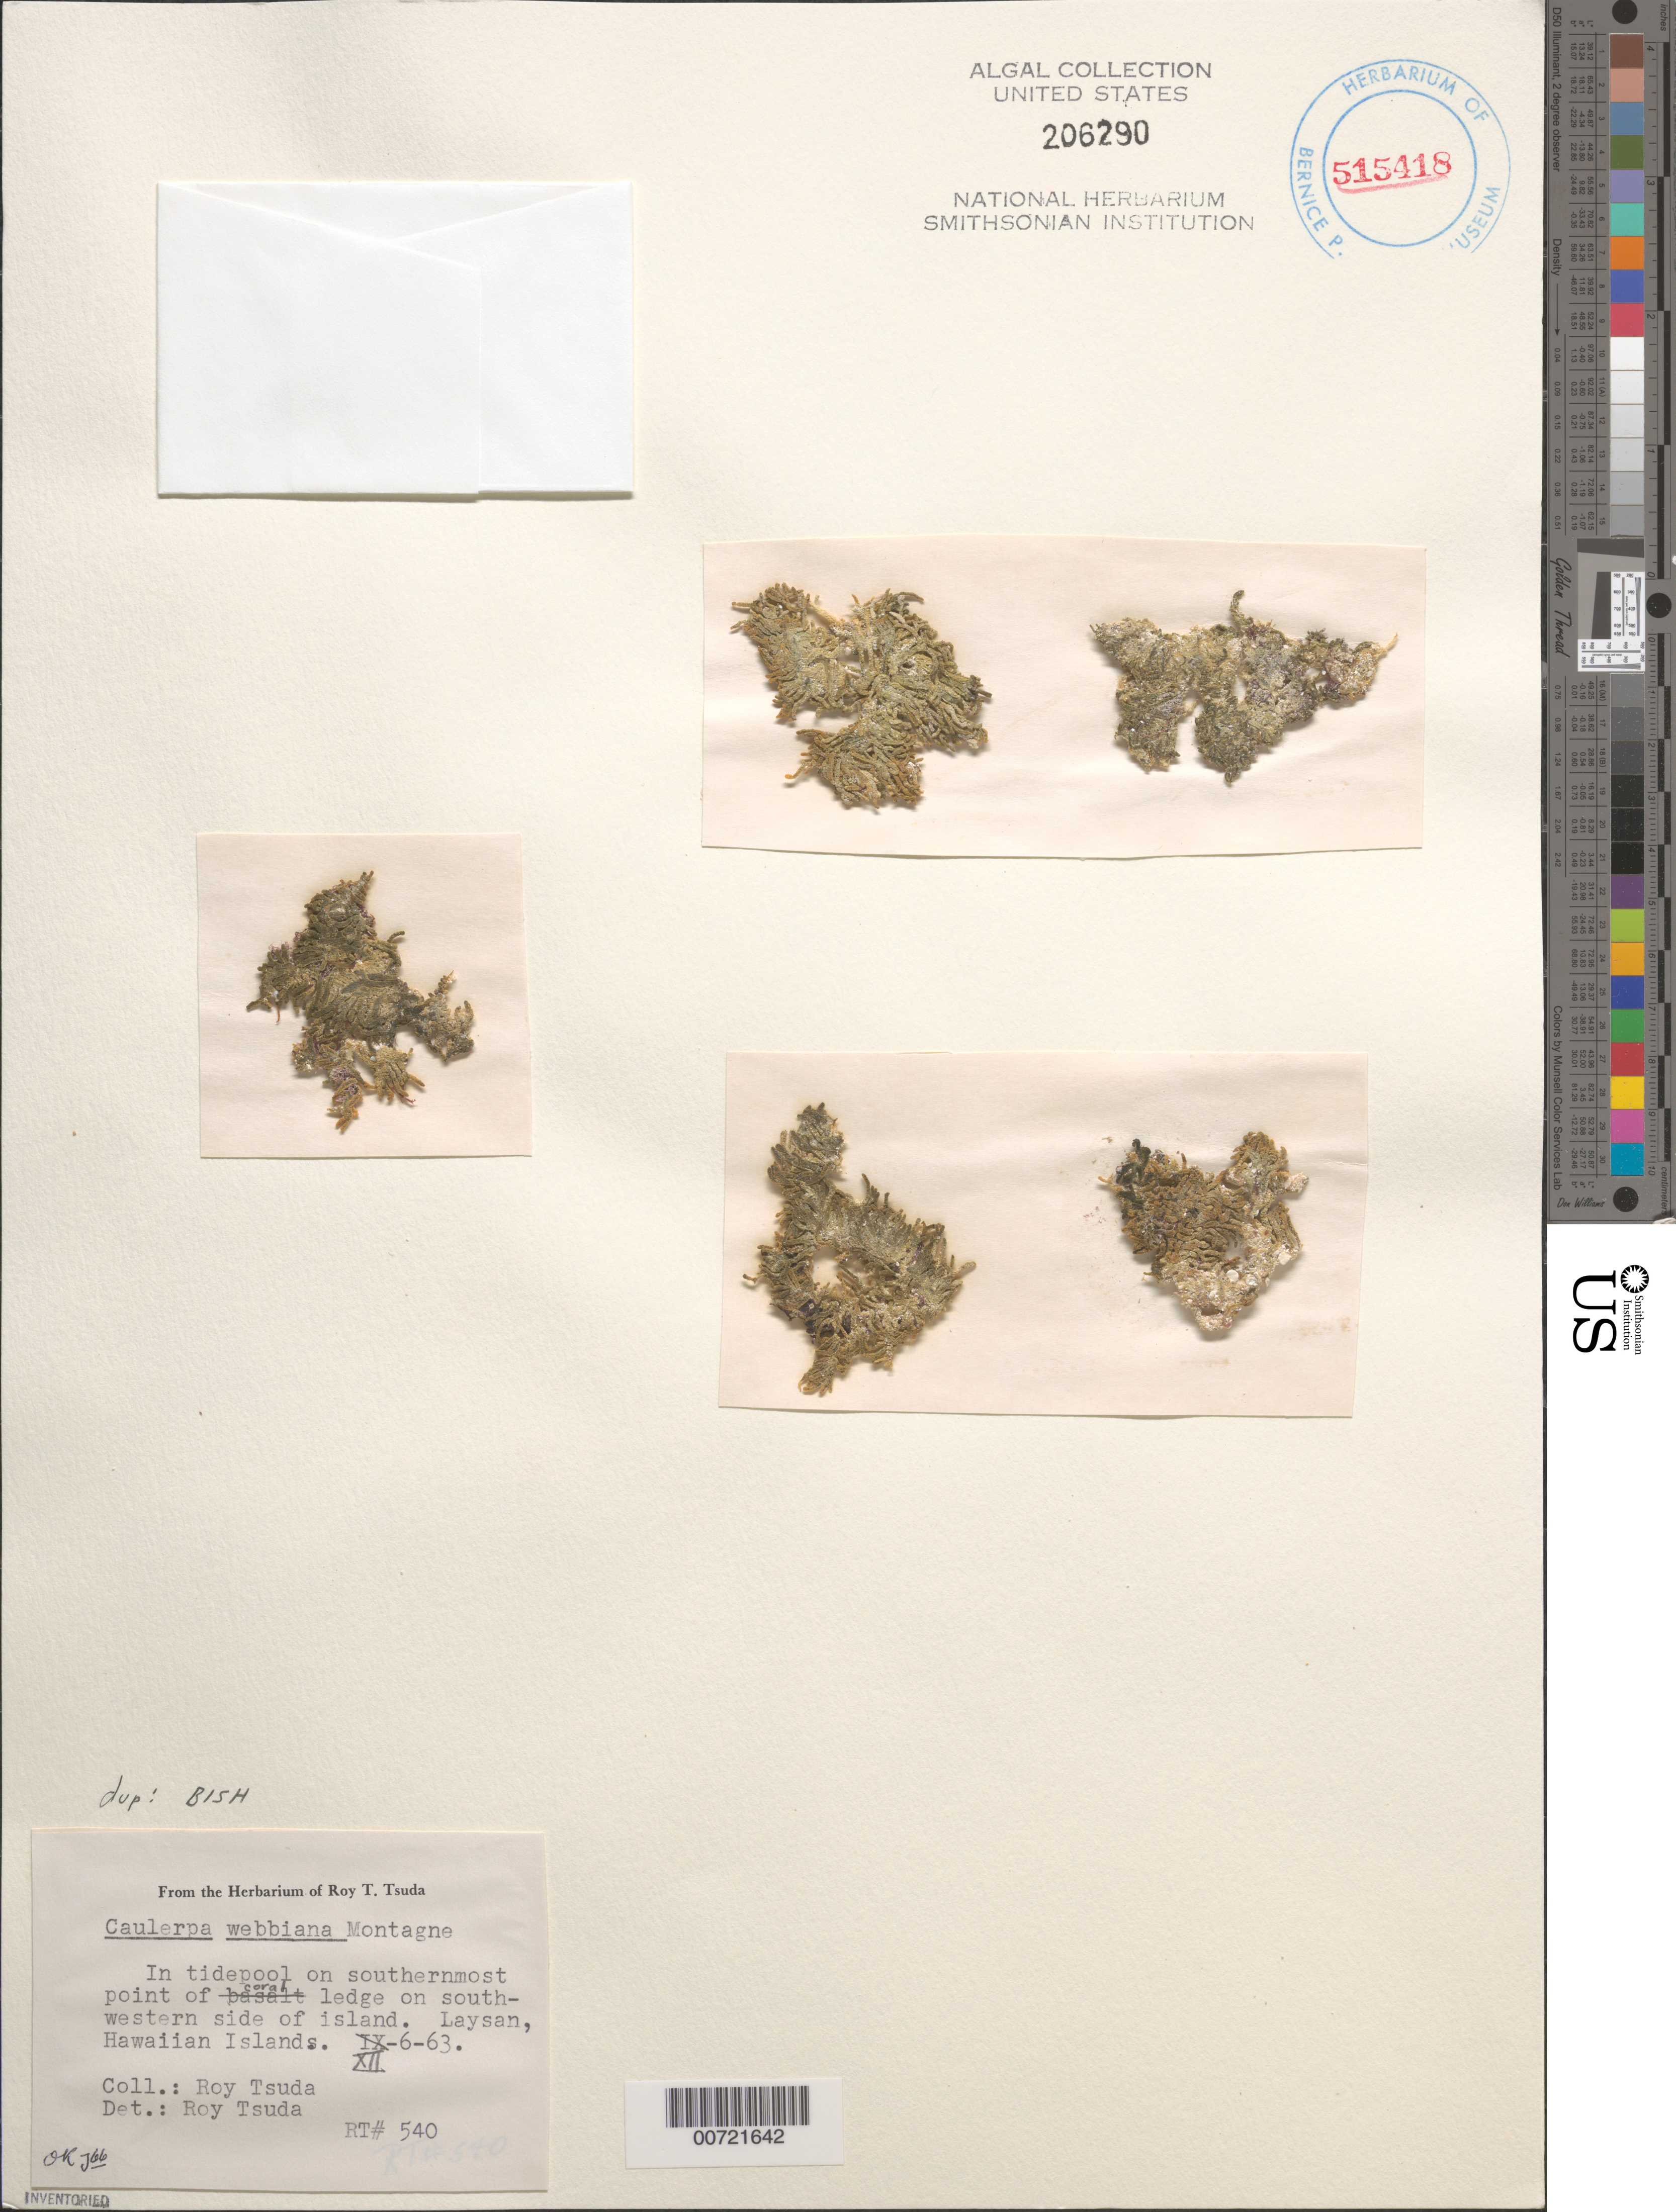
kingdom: Plantae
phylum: Chlorophyta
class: Ulvophyceae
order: Bryopsidales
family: Caulerpaceae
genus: Caulerpa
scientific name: Caulerpa webbiana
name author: Mont.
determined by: Tsuda, R. T.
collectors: R. Tsuda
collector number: RT 540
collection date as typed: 06 Dec 1963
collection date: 1963-12-06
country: United States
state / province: Hawaii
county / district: Honolulu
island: Laysan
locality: Southwestern side of island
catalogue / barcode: US 206290